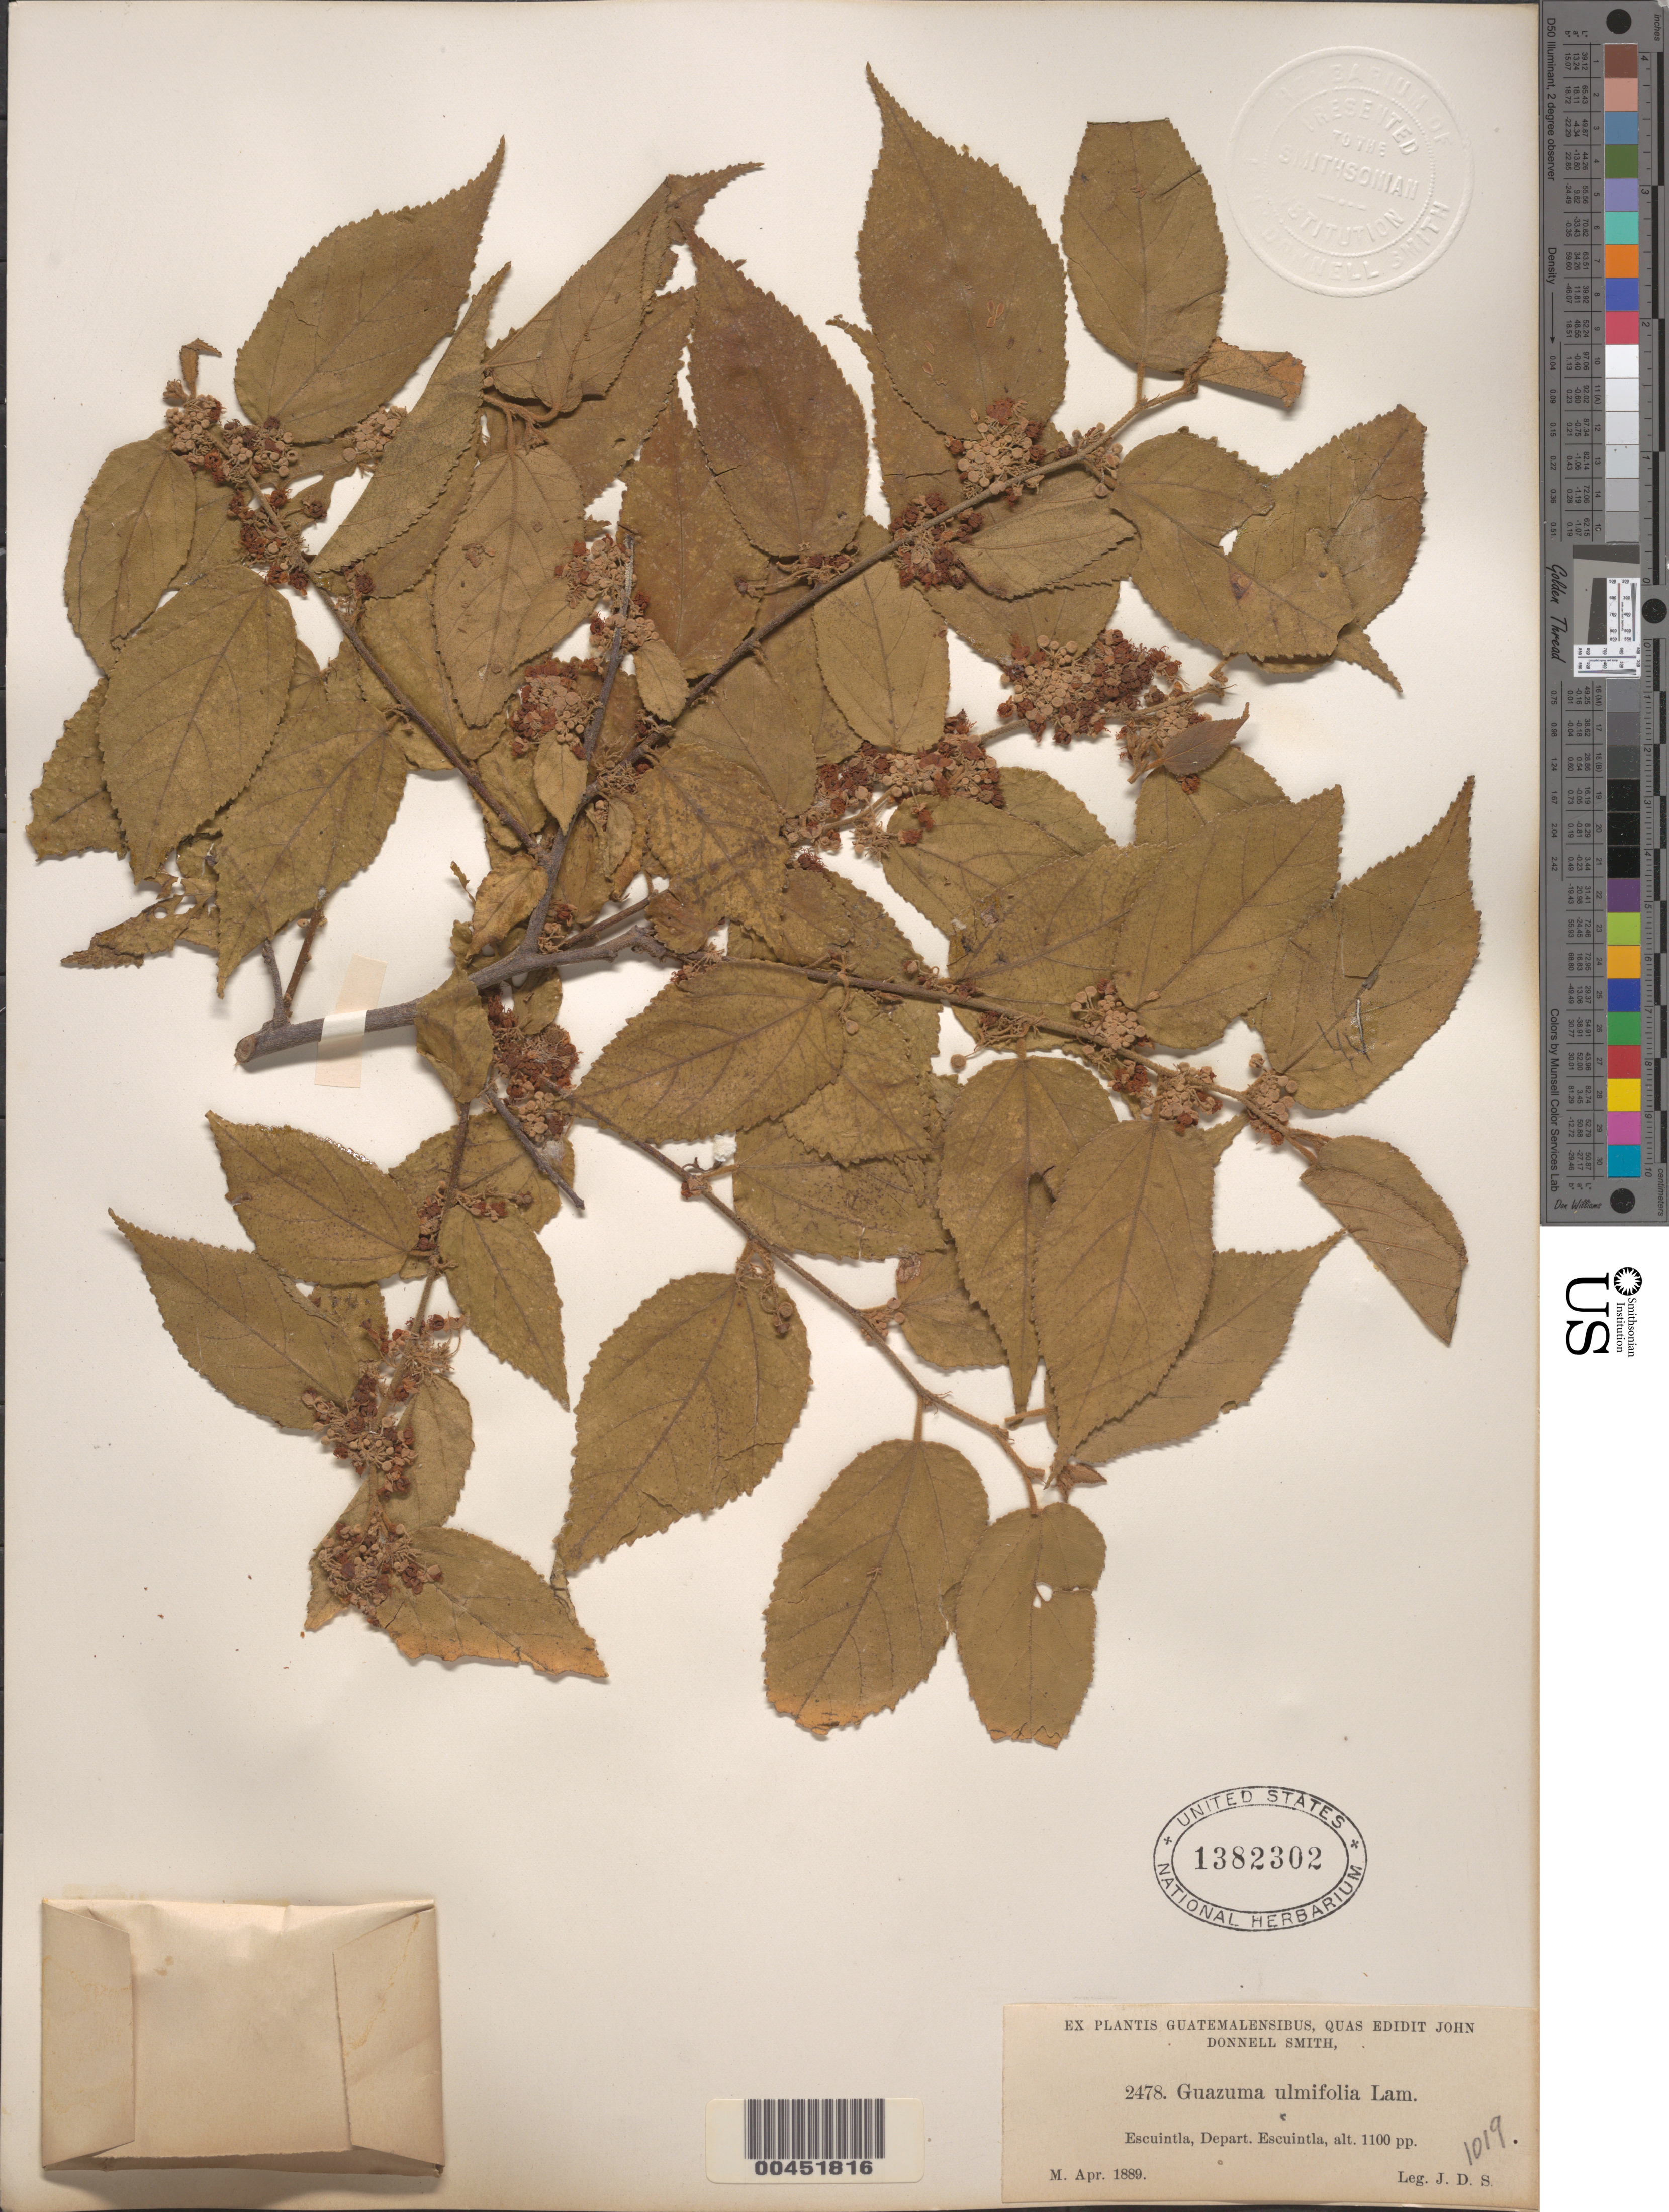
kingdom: Plantae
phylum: Tracheophyta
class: Magnoliopsida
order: Malvales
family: Malvaceae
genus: Guazuma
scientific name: Guazuma ulmifolia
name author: Lam.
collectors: J. Donnell Smith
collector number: ex Pl. Guat. 2478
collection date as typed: Apr 1889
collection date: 1889-04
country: Guatemala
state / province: Escuintla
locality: Escuintla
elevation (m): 335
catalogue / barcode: US 1382302